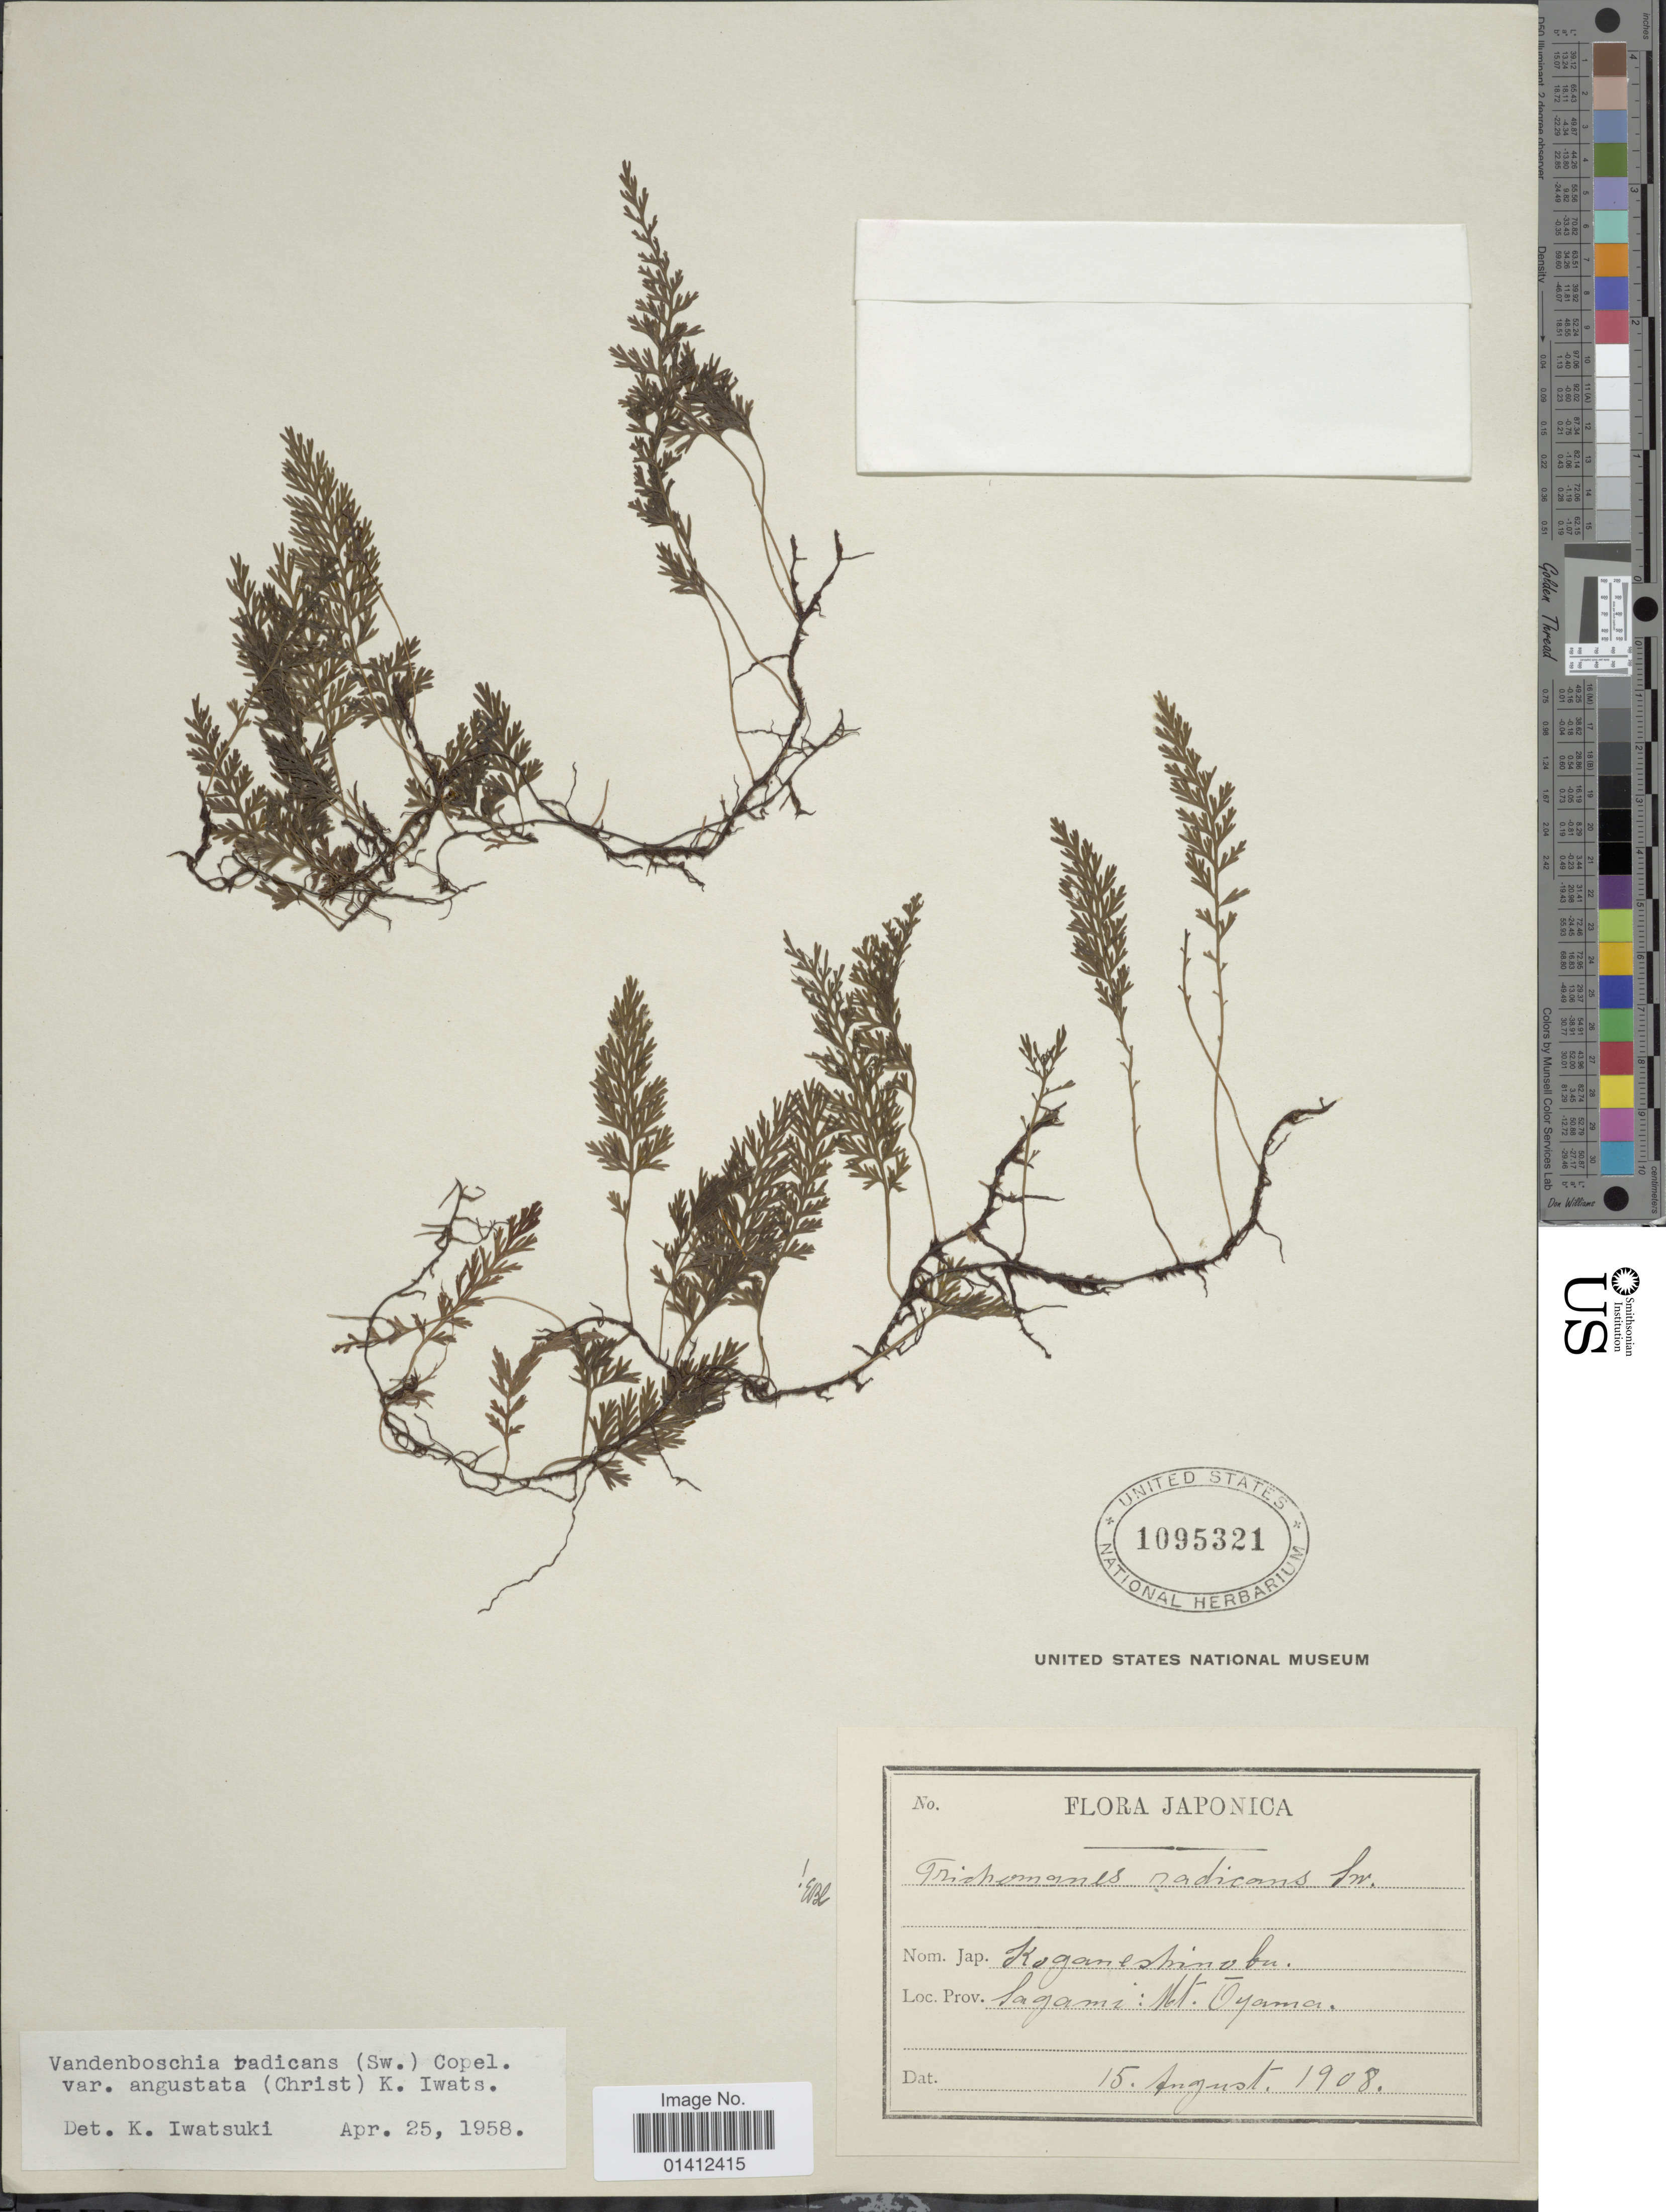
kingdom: Plantae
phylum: Tracheophyta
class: Polypodiopsida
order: Hymenophyllales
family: Hymenophyllaceae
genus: Vandenboschia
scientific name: Vandenboschia radicans var. angustata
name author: (Christ) K. Iwats.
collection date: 1908-08-15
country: Japan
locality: Sagami: Mt. Oyama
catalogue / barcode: US 1095321